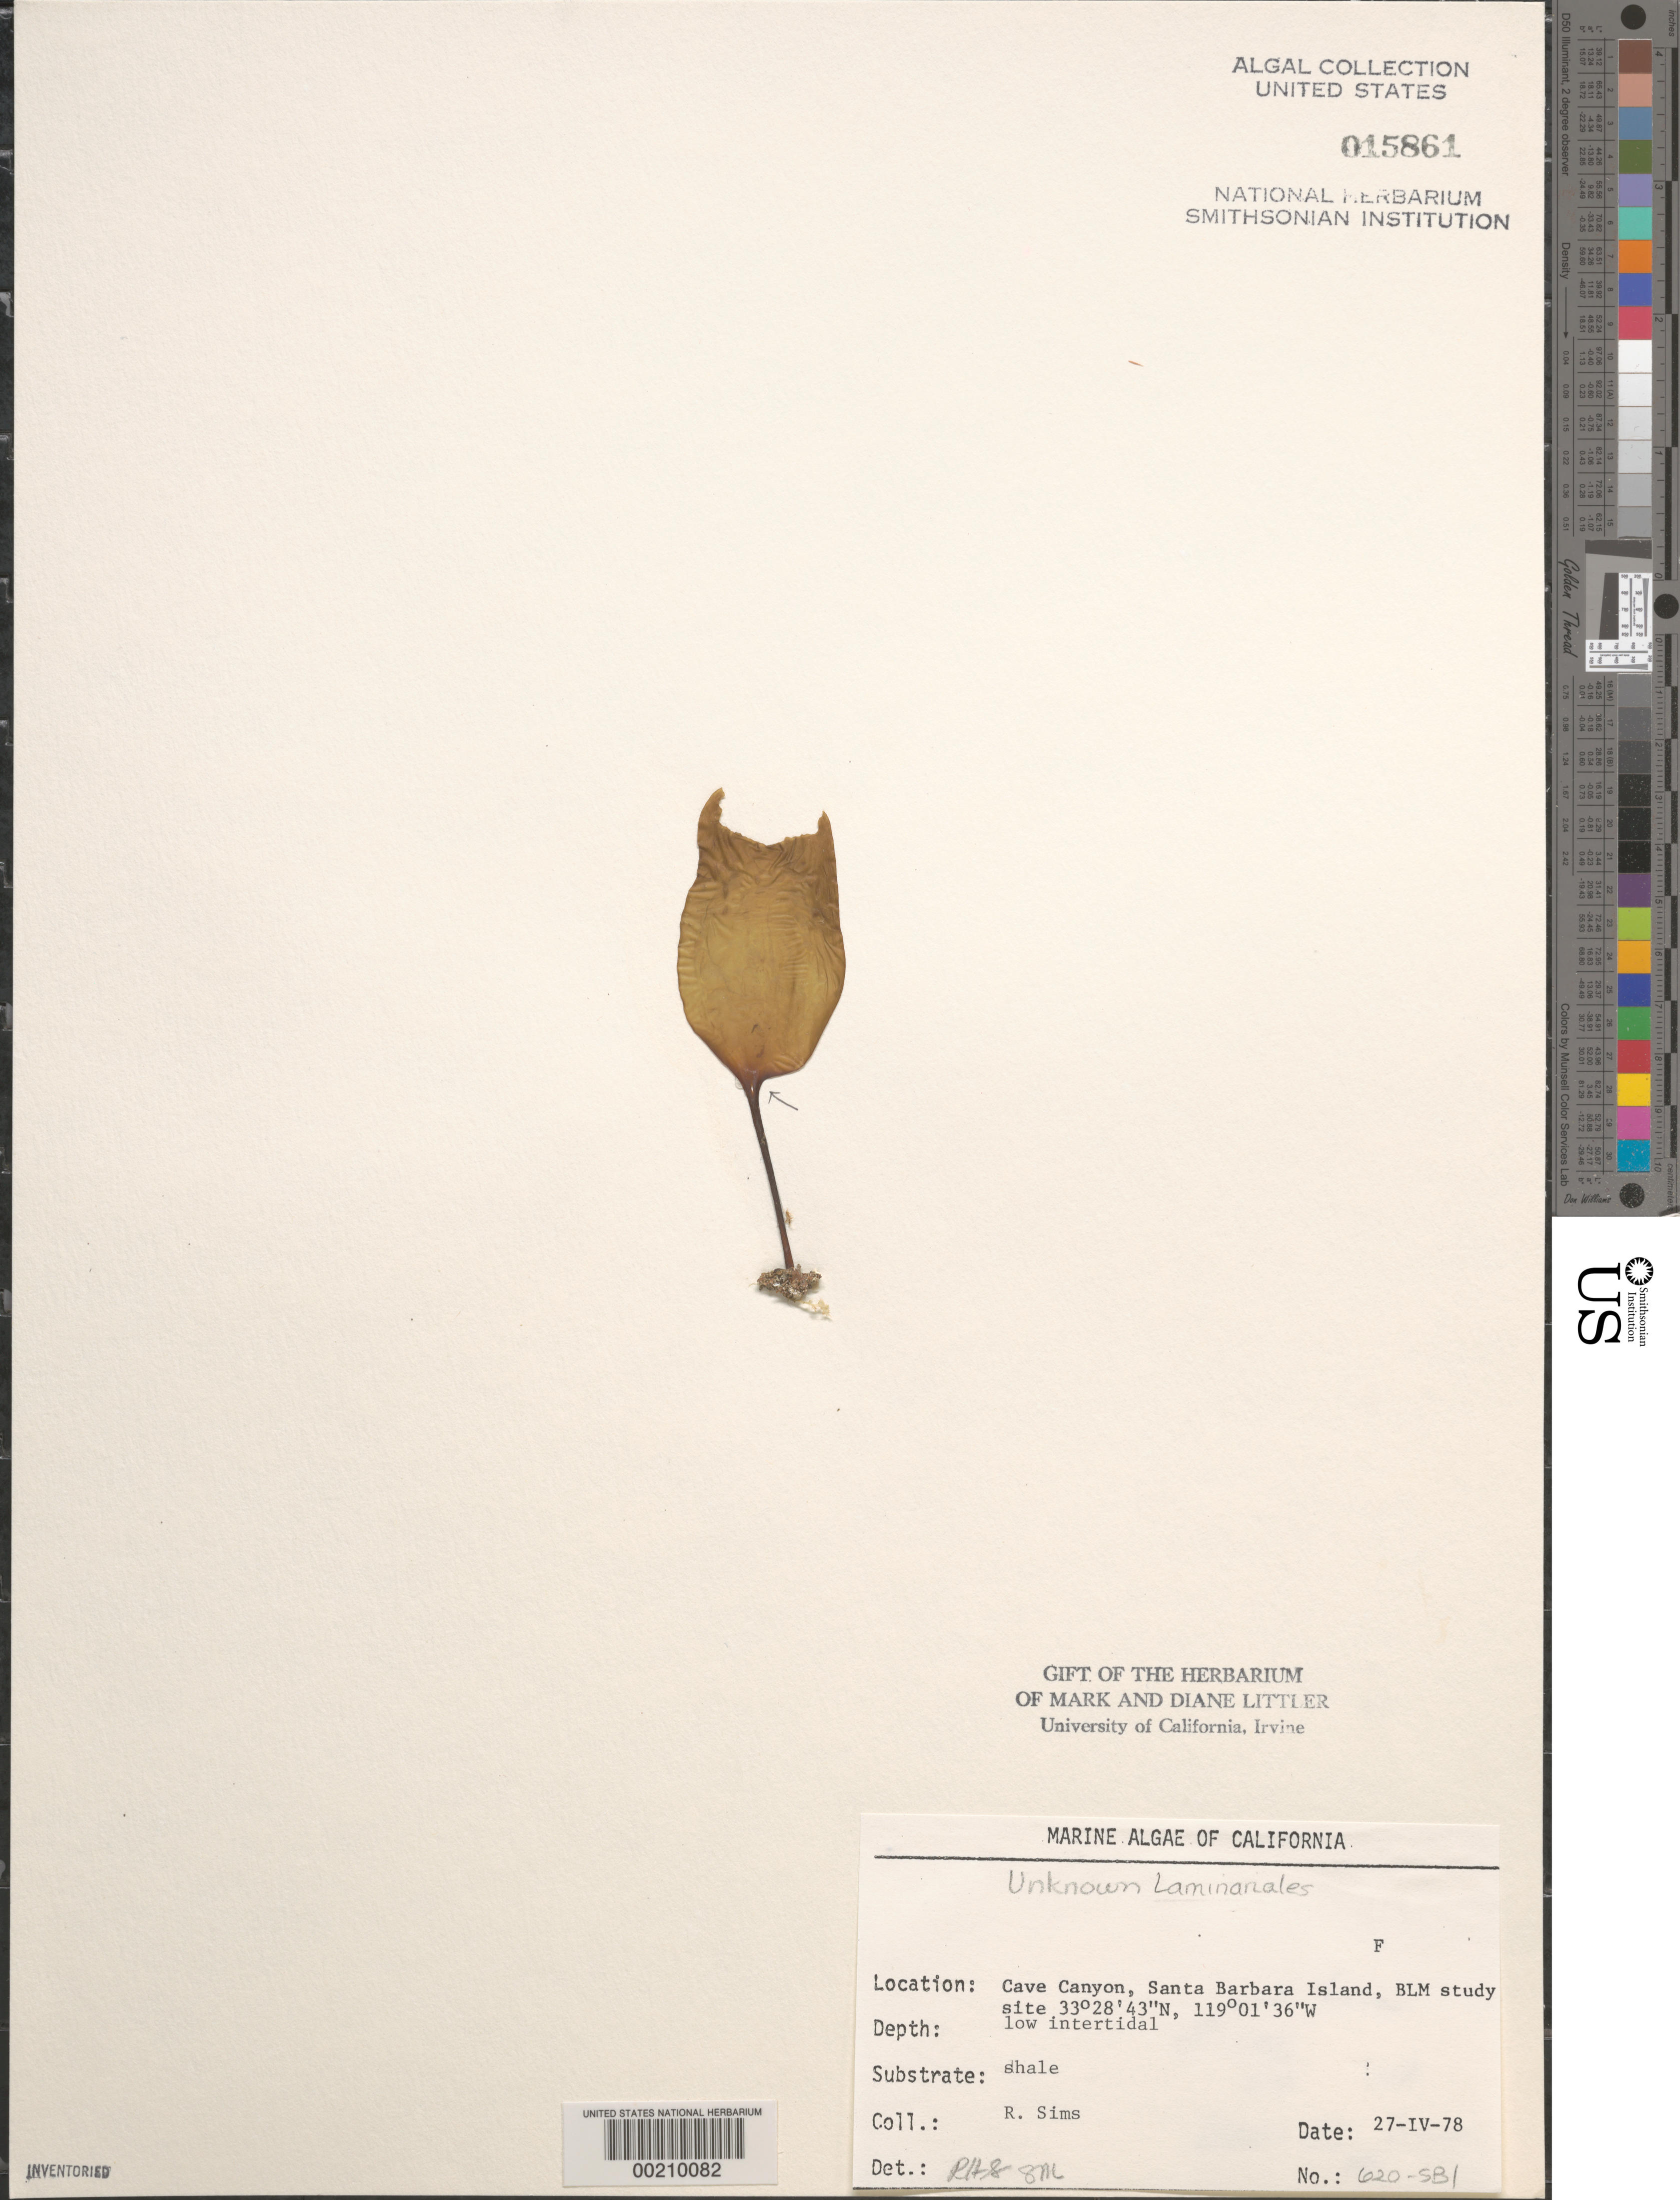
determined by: Sims, Robert H.; Murray, S. N.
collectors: R. H. Sims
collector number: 620-SBI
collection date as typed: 27 Apr 1978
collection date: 1978-04-27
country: United States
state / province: California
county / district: Santa Barbara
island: Santa Barbara Island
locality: Cave Canyon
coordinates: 33 28' 43" N, 119 01' 36" W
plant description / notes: BLM-SOCALBIGHT Rocky Intertidal Survey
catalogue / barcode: US 15861